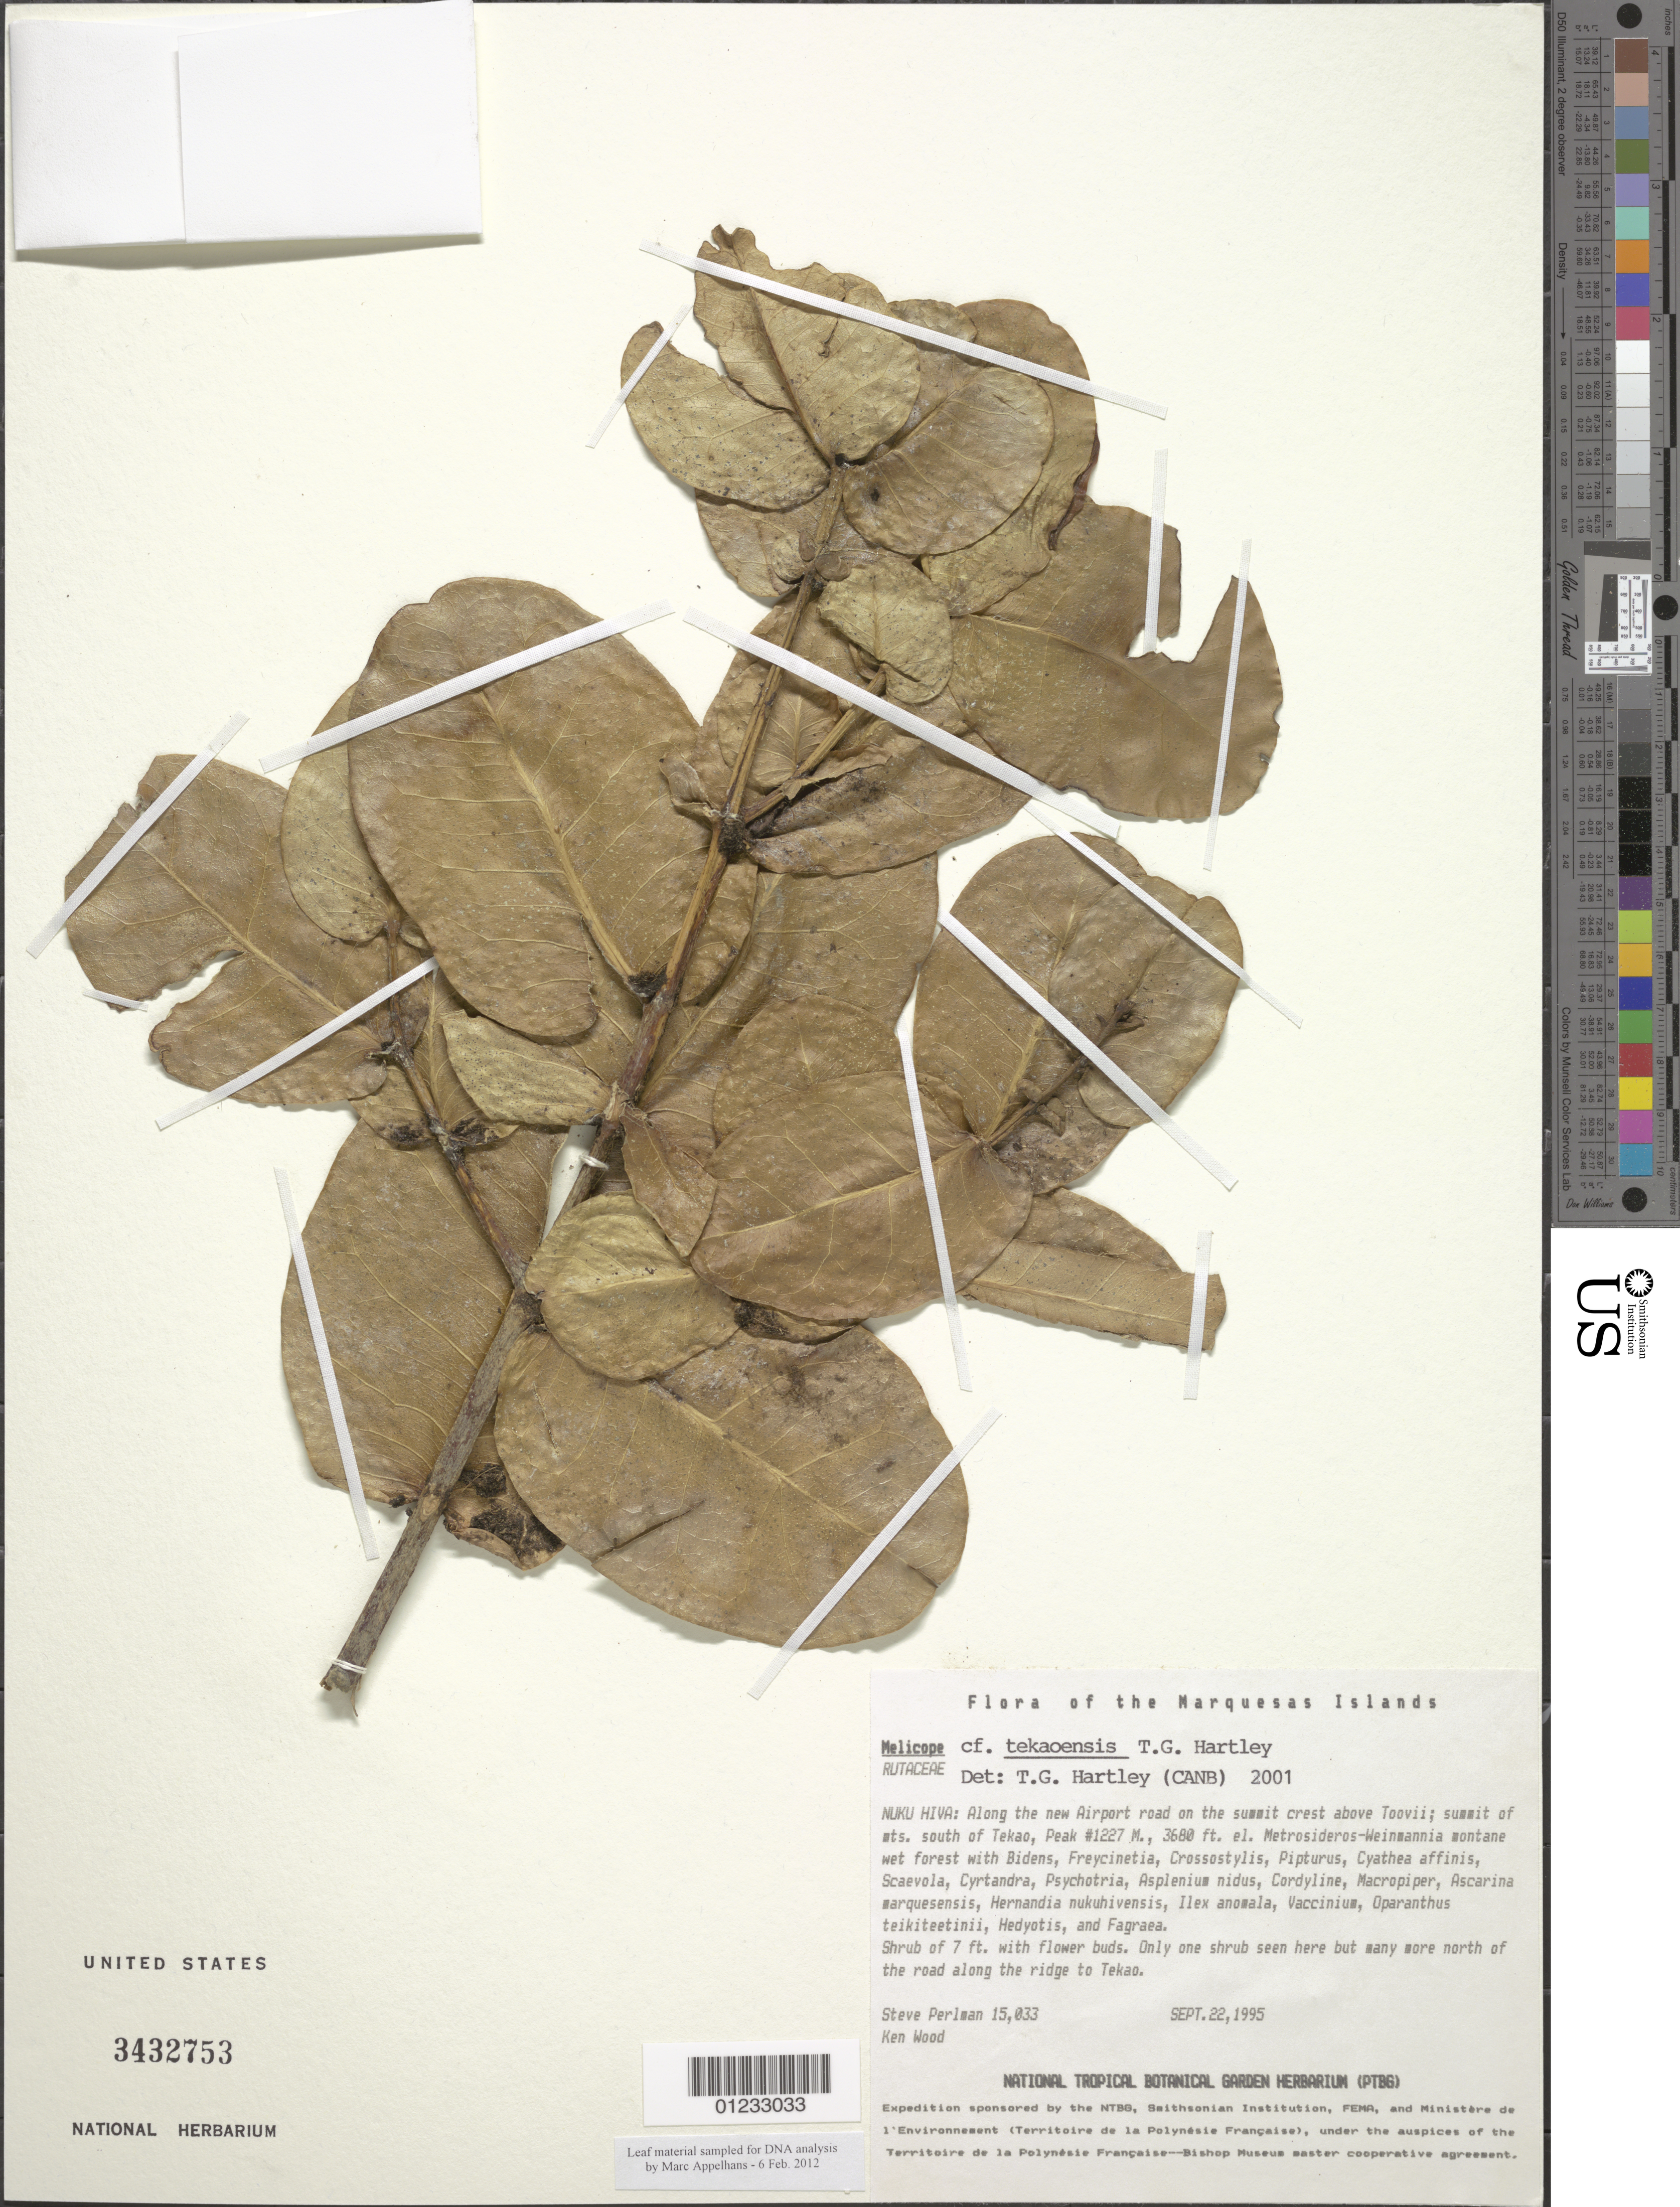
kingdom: Plantae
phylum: Tracheophyta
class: Magnoliopsida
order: Sapindales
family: Rutaceae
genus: Melicope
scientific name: Melicope tekaoensis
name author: T.G. Hartley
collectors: S. P. Perlman & K. R. Wood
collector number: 15033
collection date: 1995-09-22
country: French Polynesia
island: Nuku Hiva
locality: along new Airport road, along summit crest above Toovii, Peak #1227 M., summit of Mts. S of Tekao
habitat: In Metrosideros-Weinmannia montane wet forest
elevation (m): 1122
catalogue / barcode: US 3432753